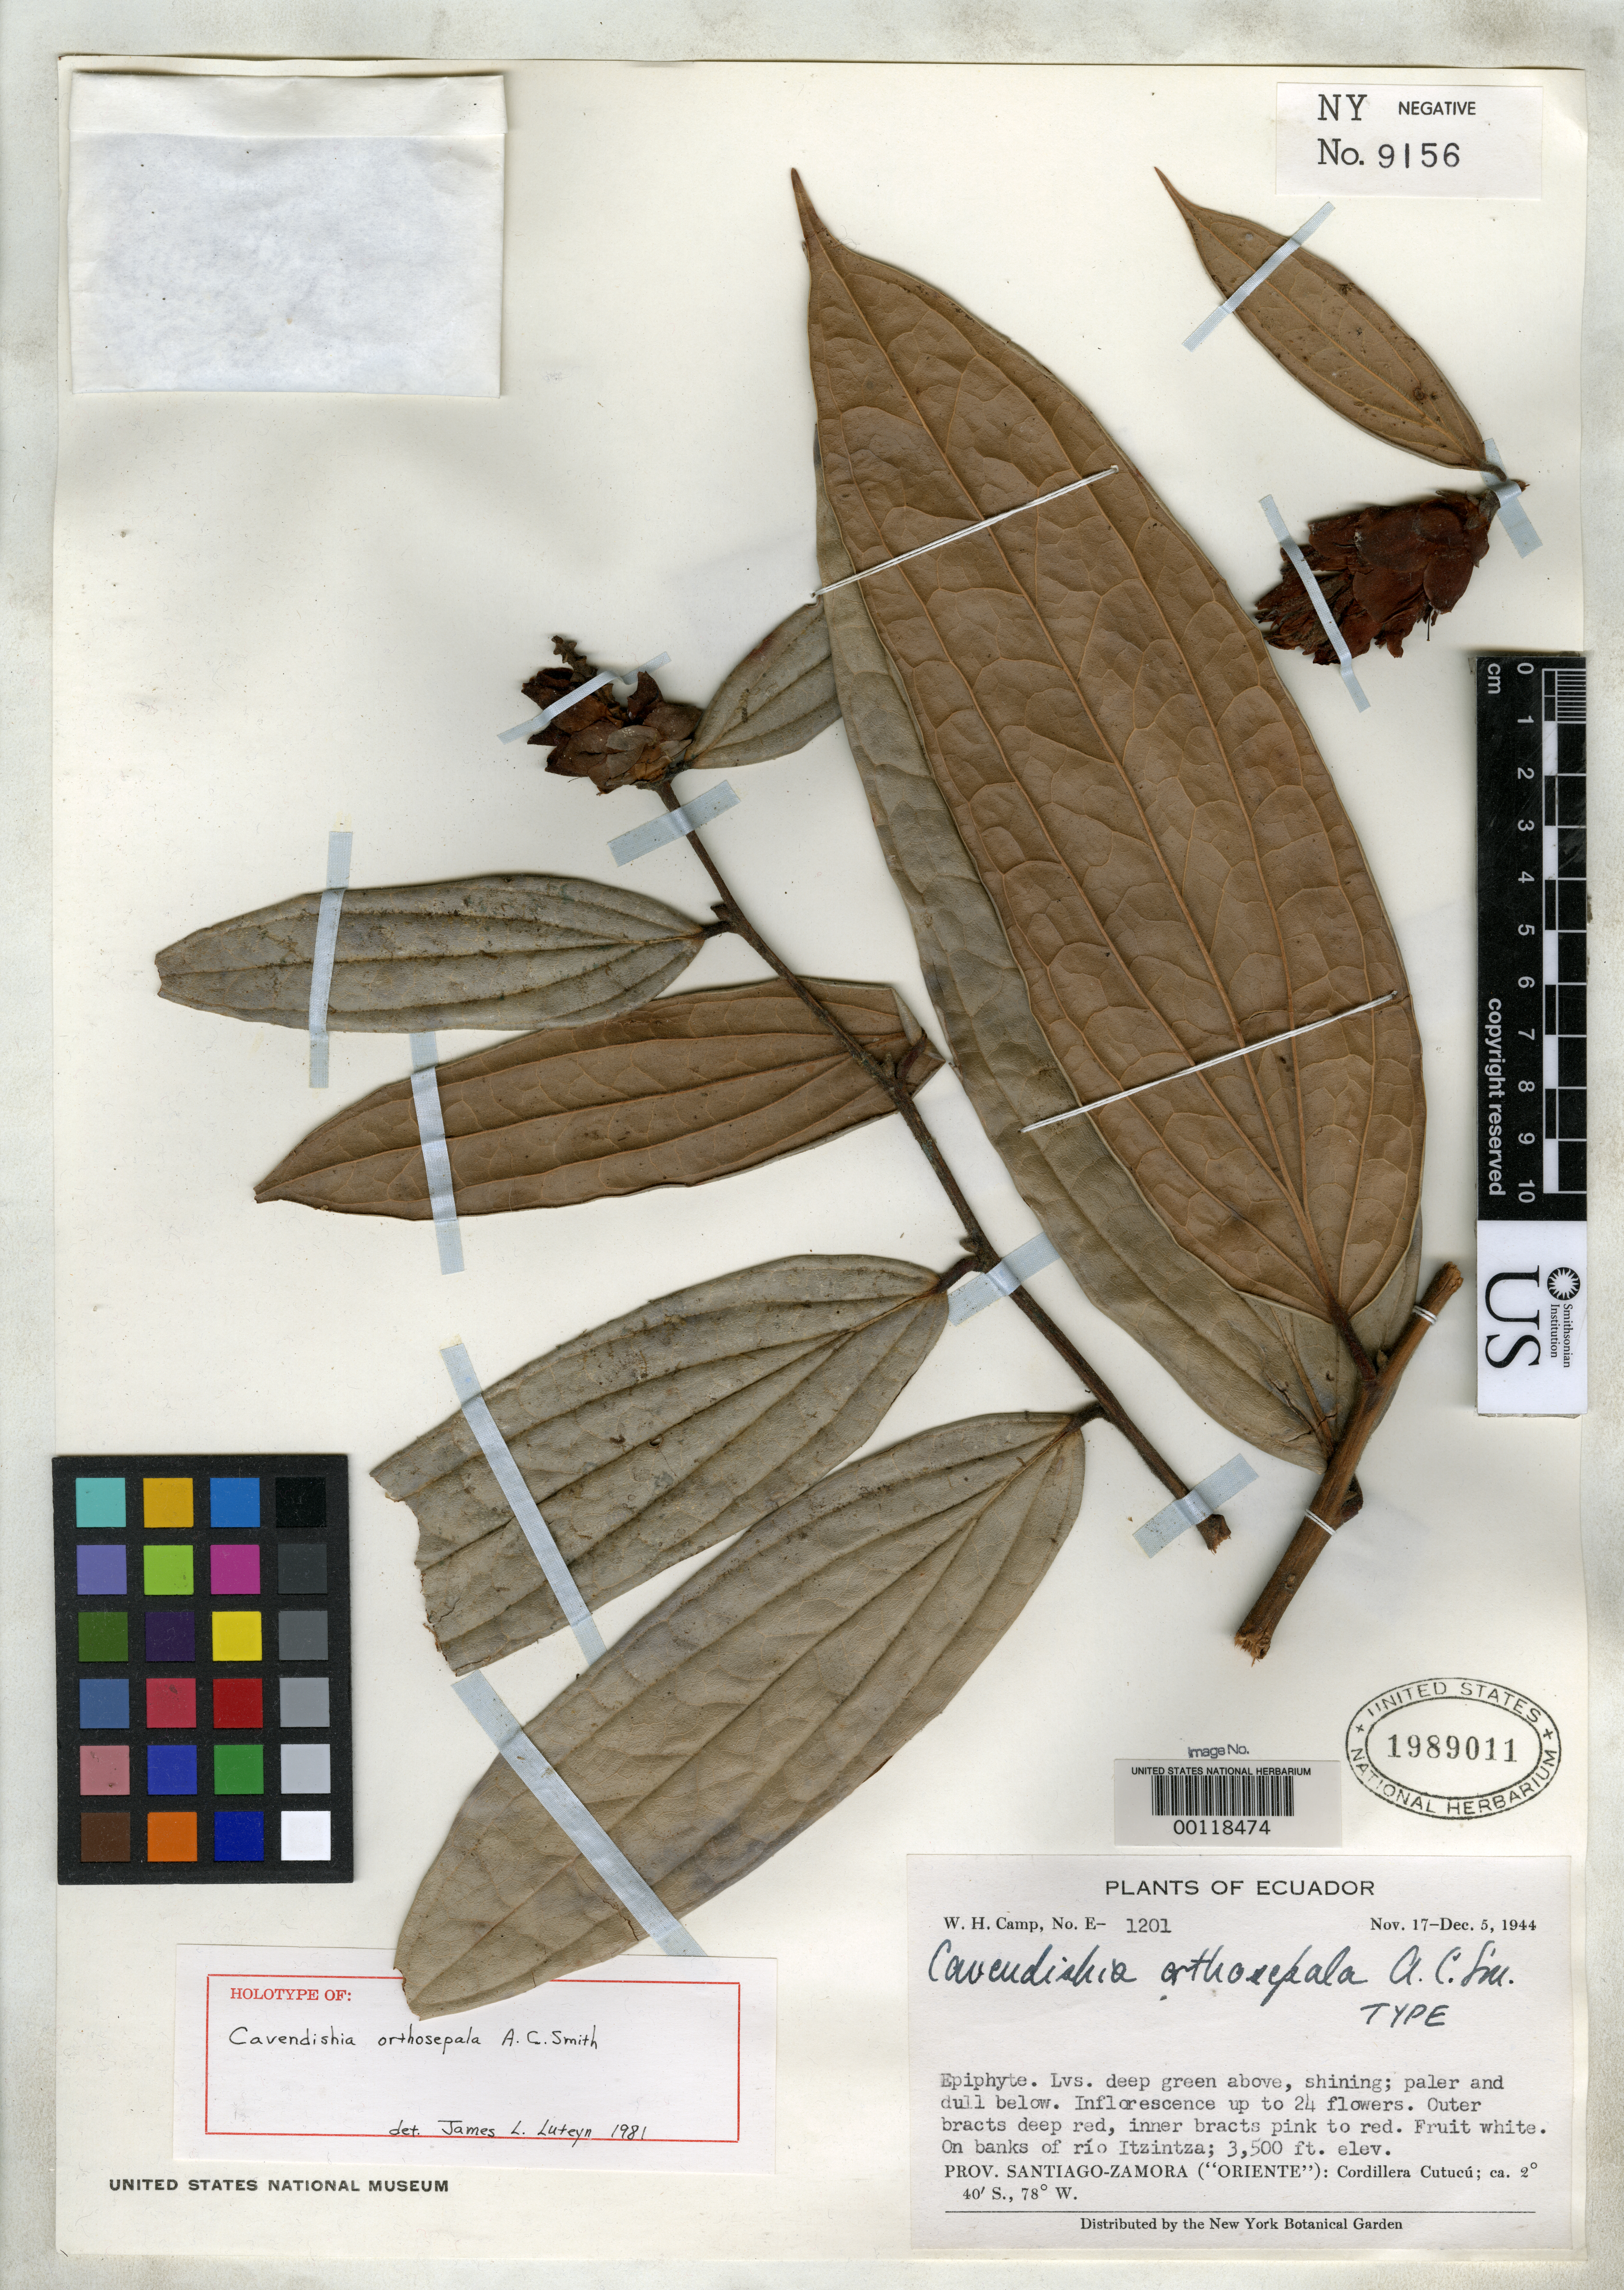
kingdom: Plantae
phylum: Tracheophyta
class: Magnoliopsida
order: Ericales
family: Ericaceae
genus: Cavendishia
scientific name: Cavendishia orthosepala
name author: A.C. Sm.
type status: Holotype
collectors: W. H. Camp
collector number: E 1201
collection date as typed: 17 Nov 1944 to 05 Dec 1944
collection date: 1944-11-17/1944-12-05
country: Ecuador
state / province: Morona-Santiago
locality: Cordillera Cutucu, banks of Rio Itzintza. [Province previously entered as Morona-Santiago / Zamora-Chinchipe.].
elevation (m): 1067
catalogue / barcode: US 1989011